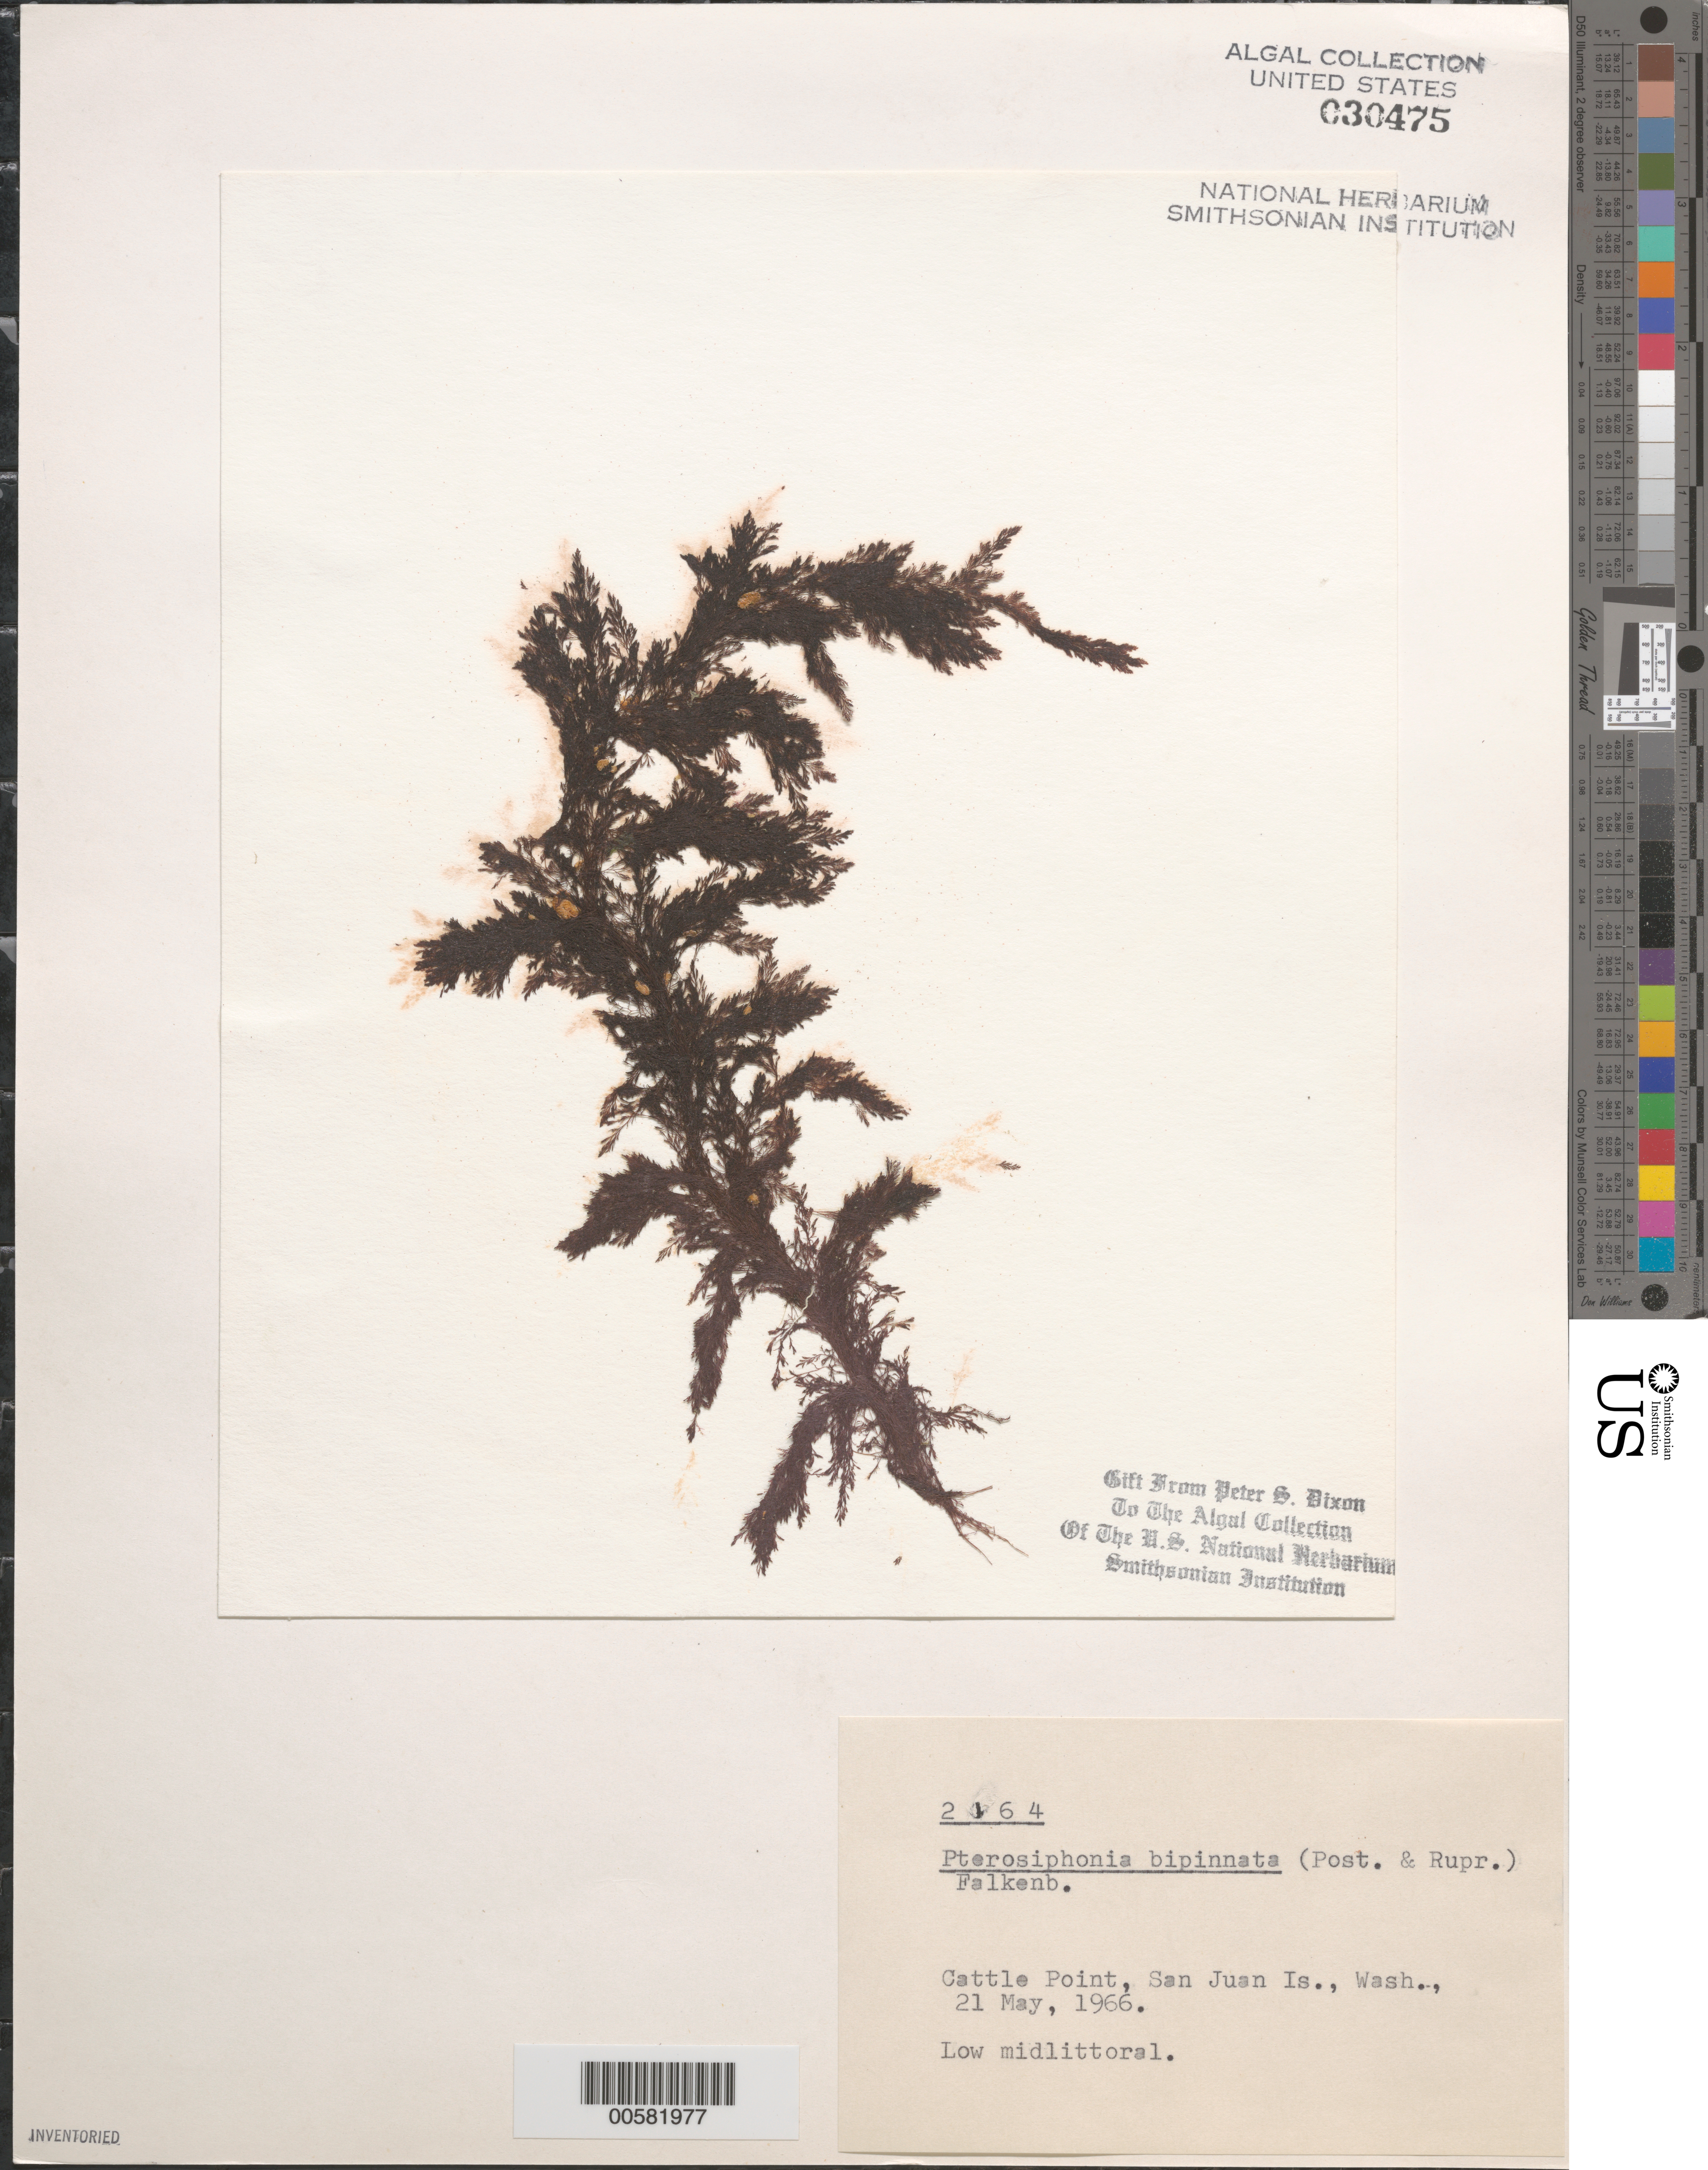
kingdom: Plantae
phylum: Rhodophyta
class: Florideophyceae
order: Ceramiales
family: Rhodomelaceae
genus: Savoiea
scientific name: Savoiea bipinnata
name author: (Postels & Rupr.) M.J. Wynne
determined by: Algae name updating Project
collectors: P. S. Dixon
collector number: PSD 2164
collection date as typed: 21 May 1966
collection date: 1966-05-21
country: United States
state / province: Washington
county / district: San Juan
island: San Juan Island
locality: Cattle Point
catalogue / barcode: US 30475